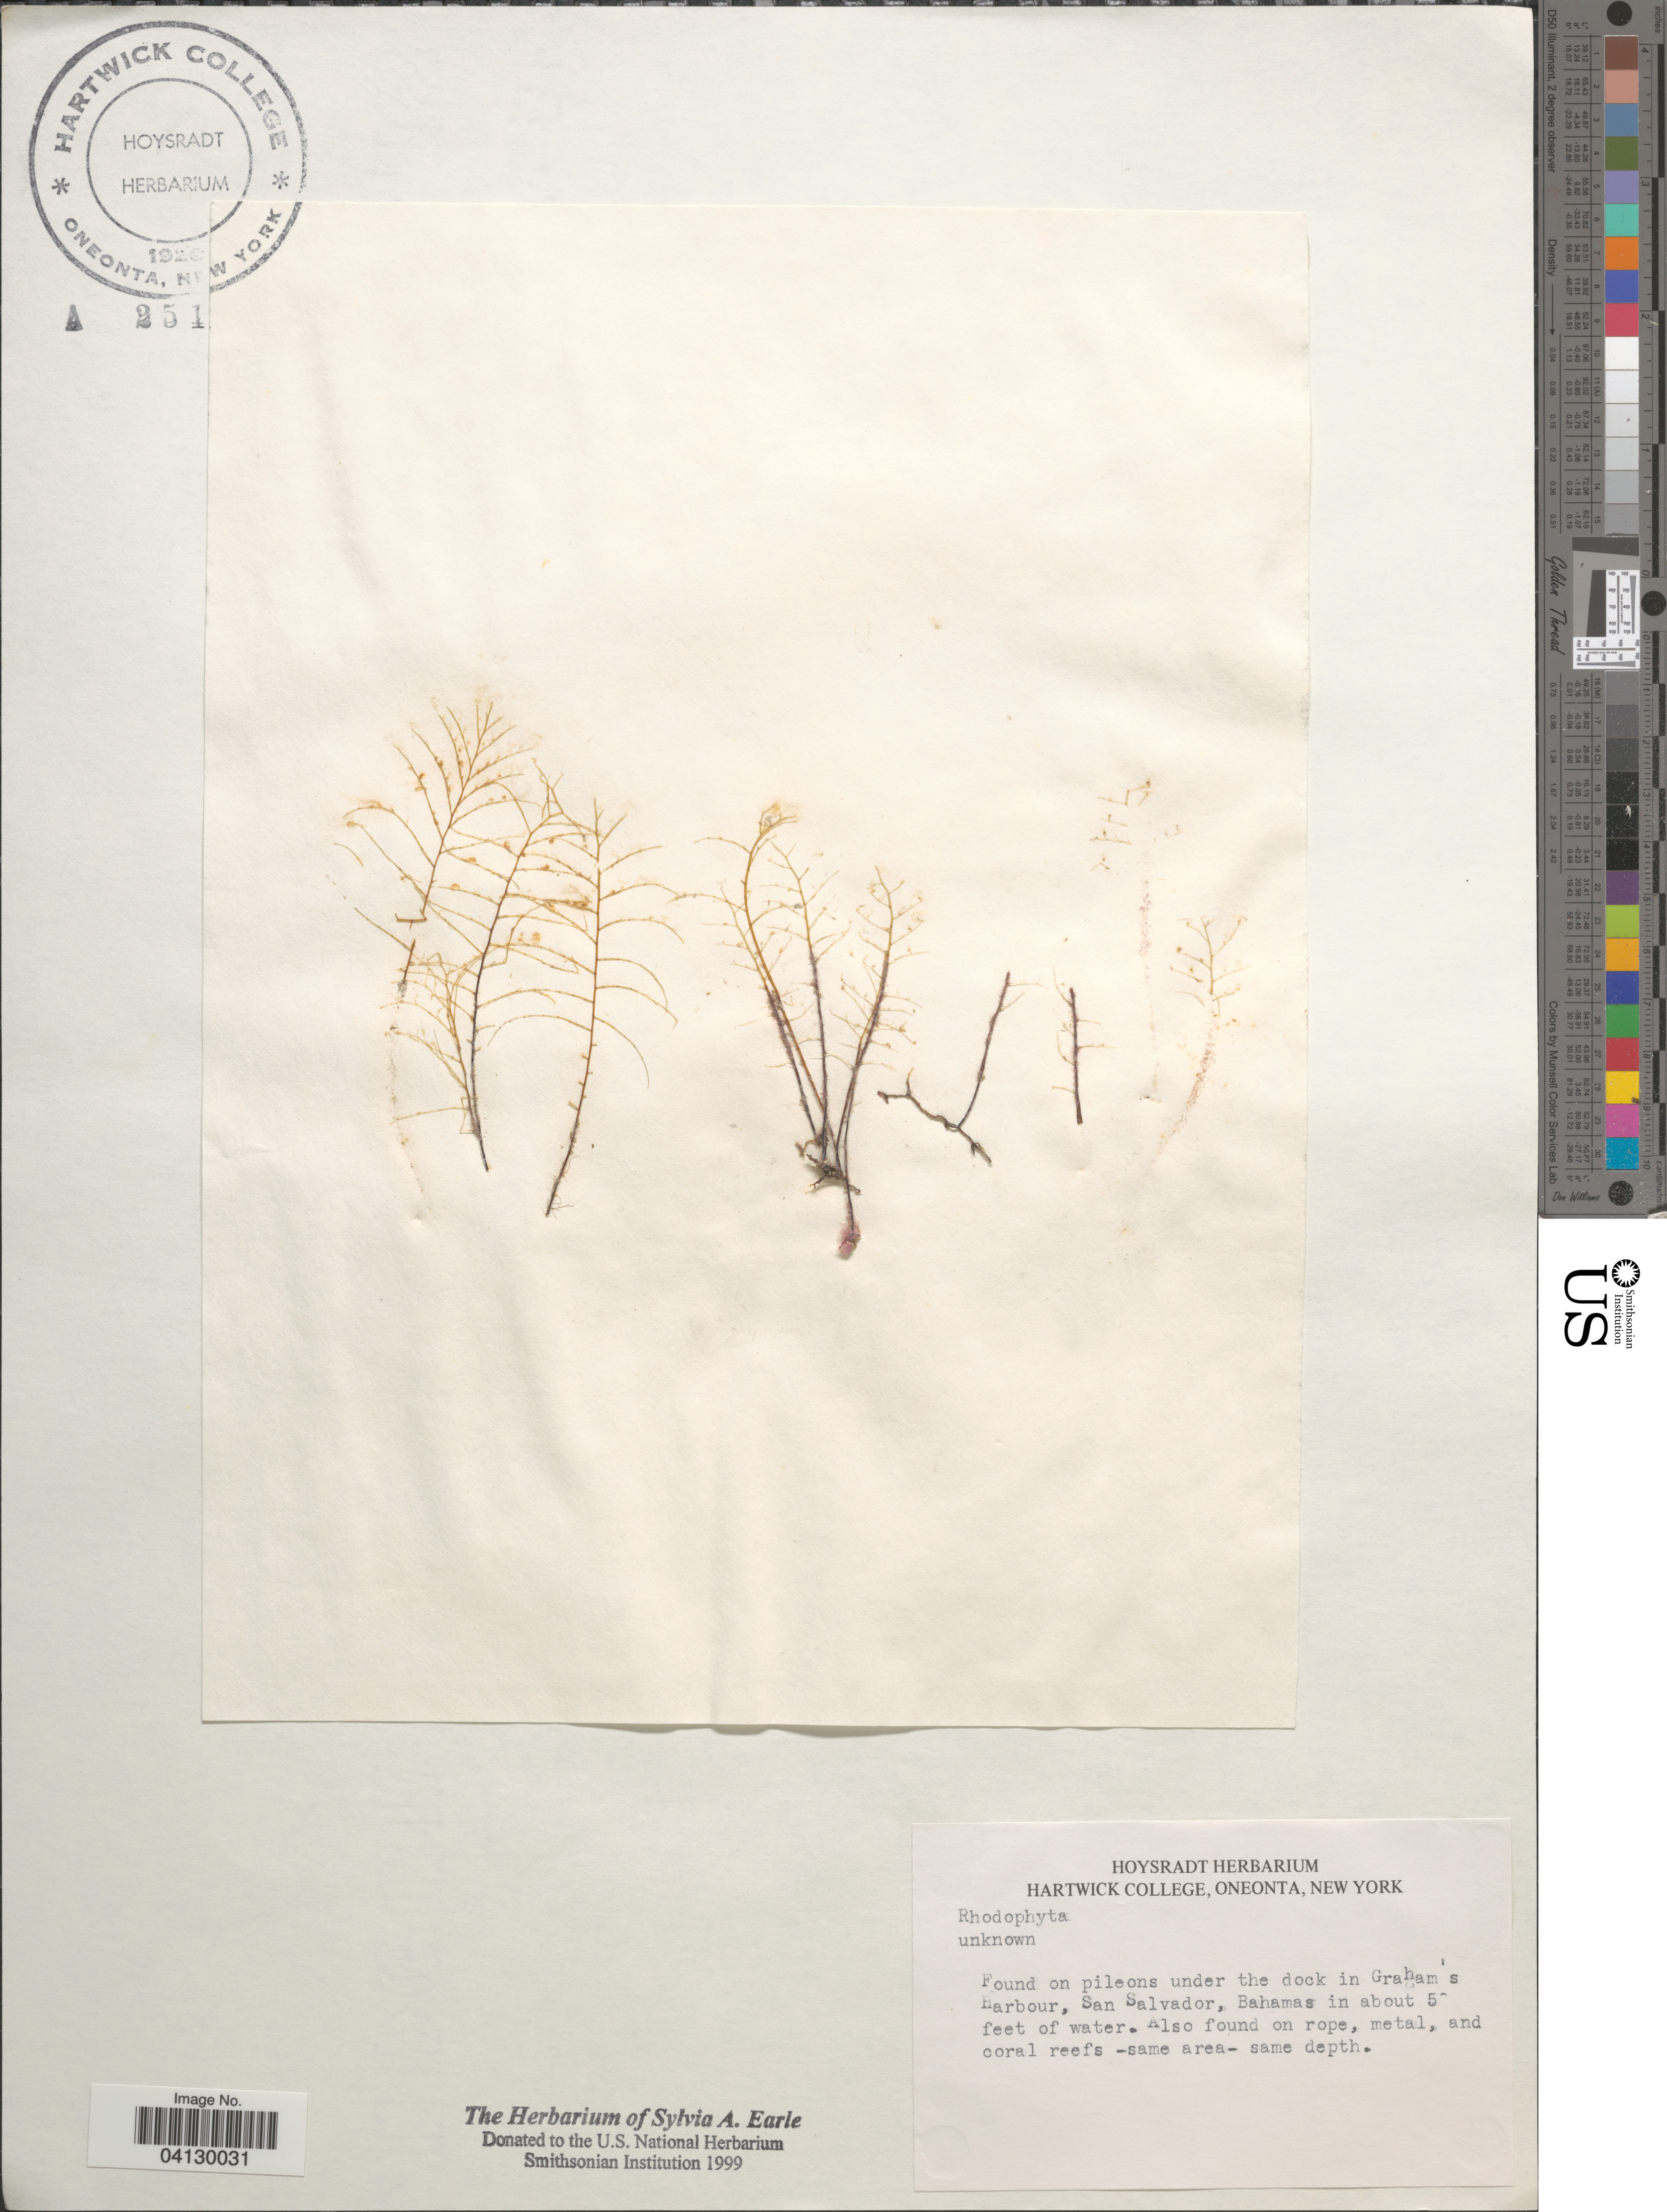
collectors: Ex herb. Hoysradt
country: Bahamas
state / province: San Salvador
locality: On pileons under the dock in Graham's Harbour, Bahamas in about 5 feet of water.